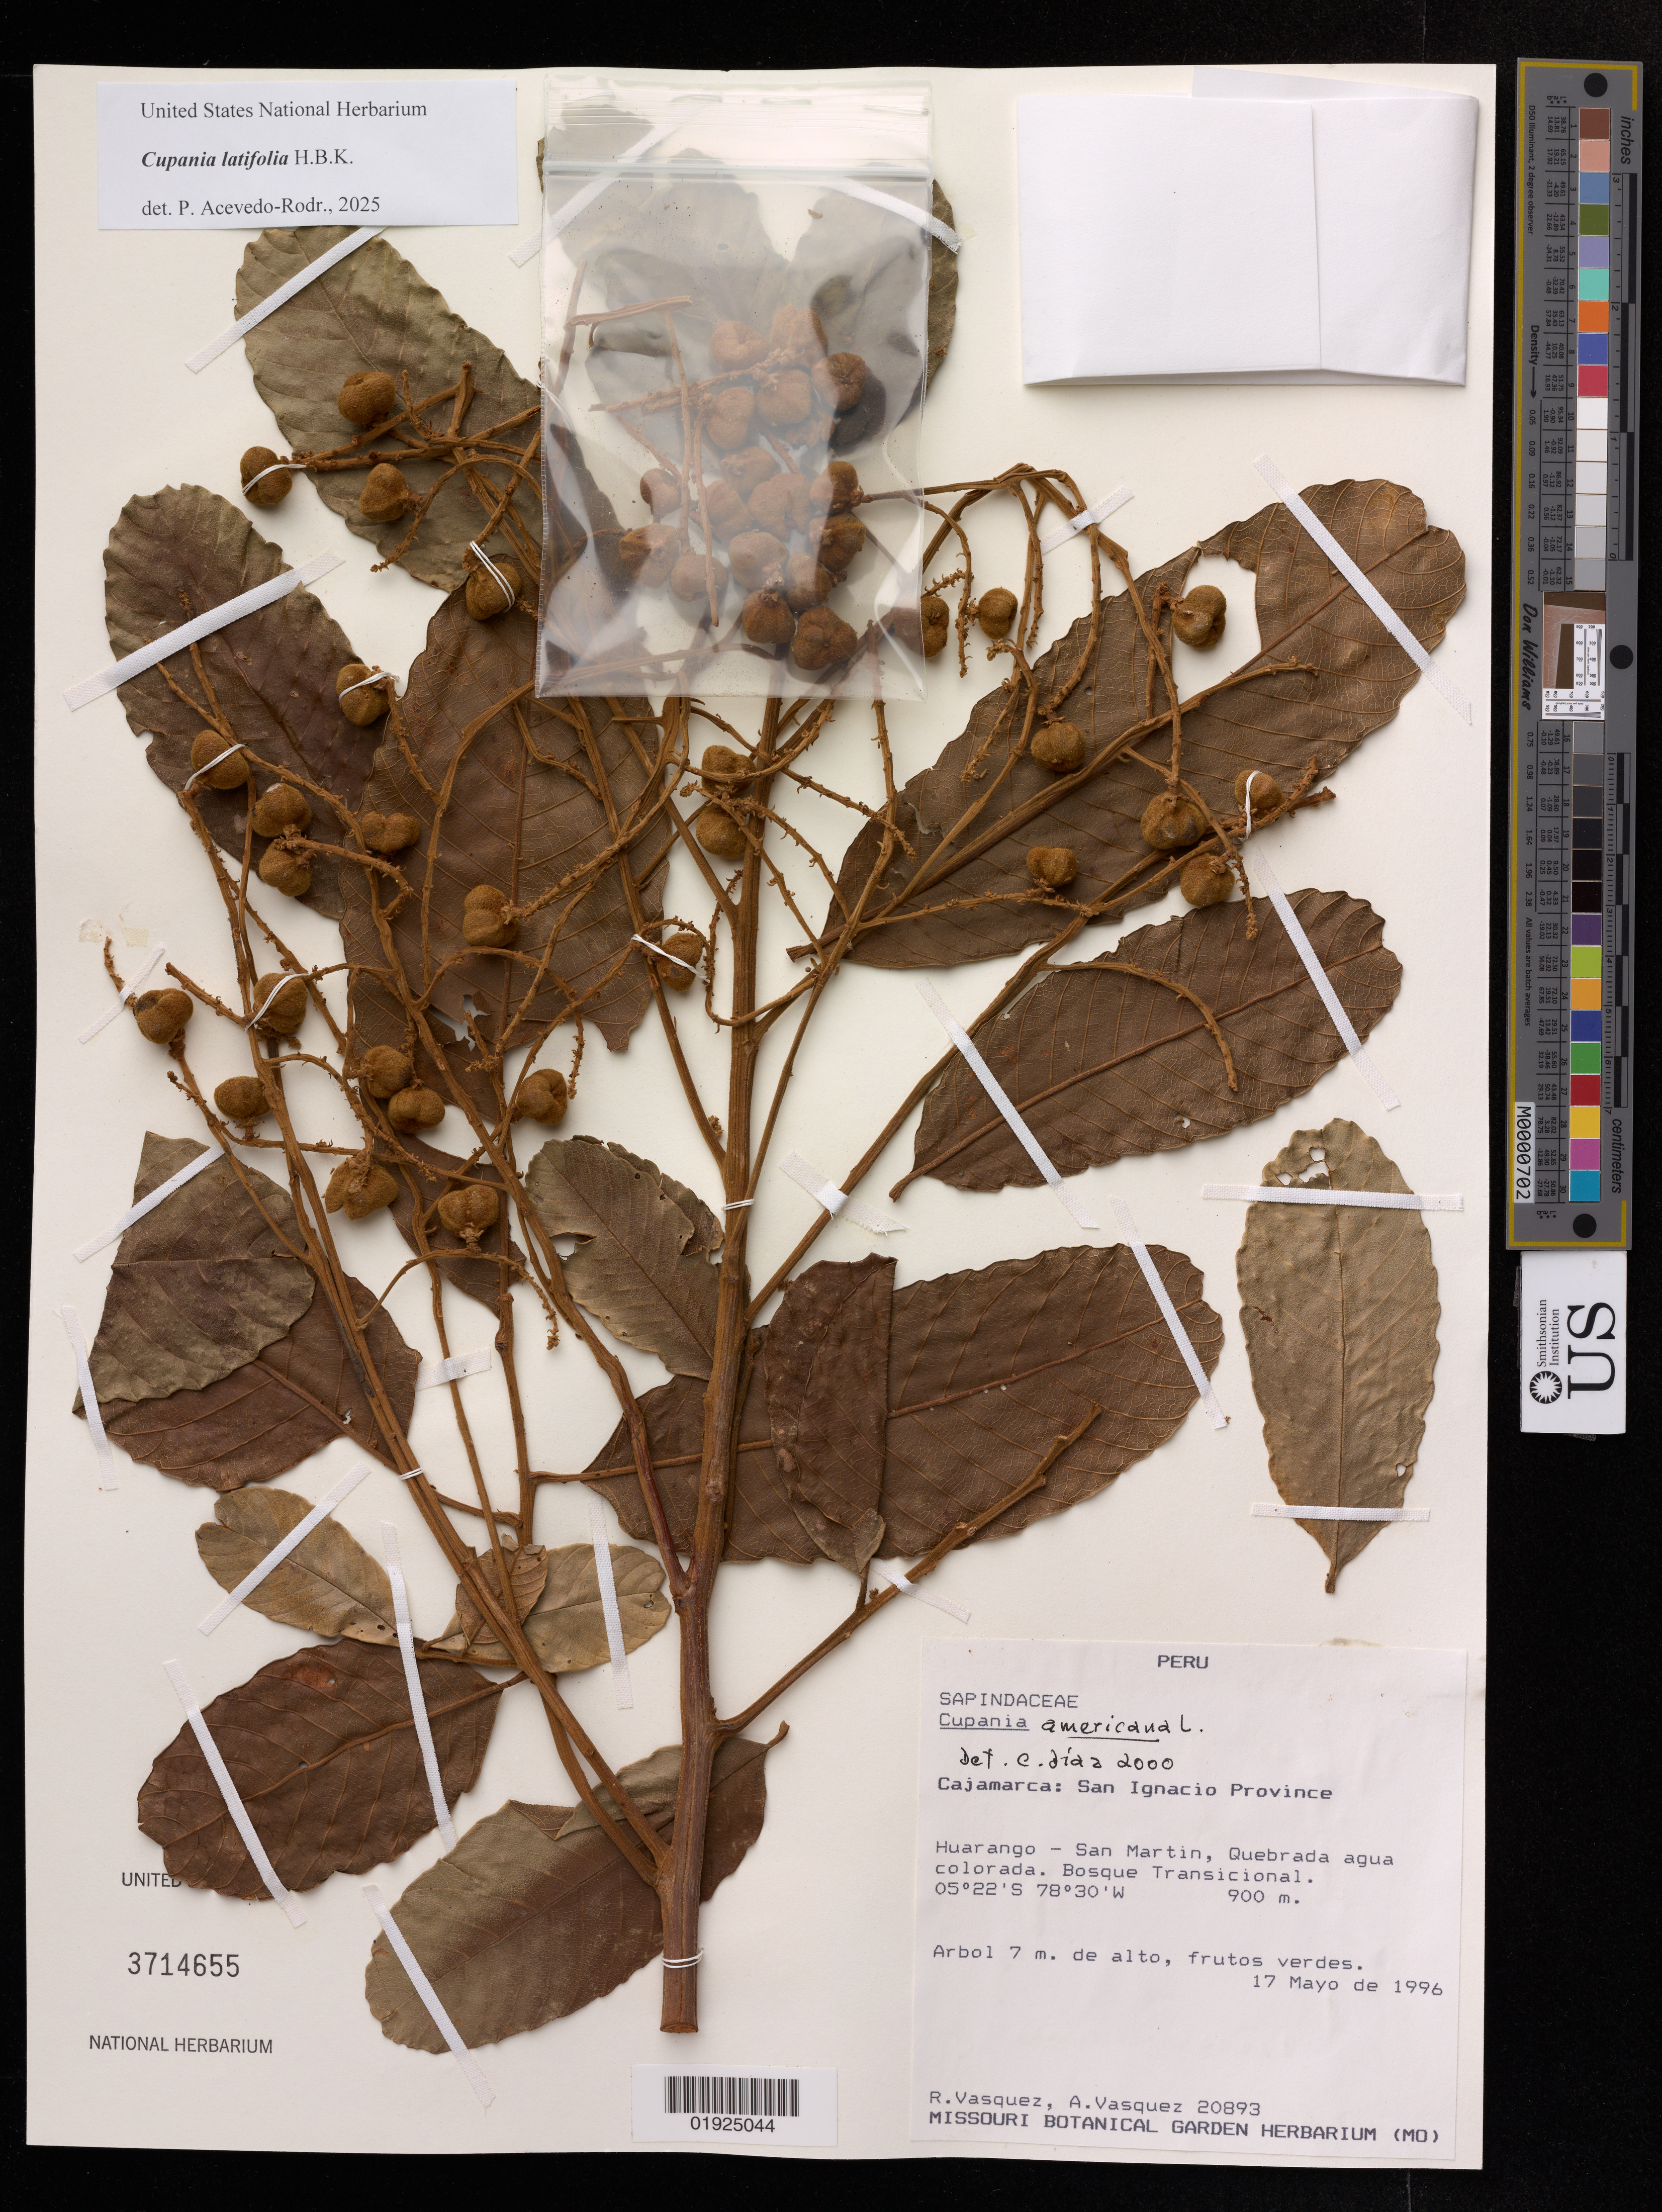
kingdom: Plantae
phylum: Tracheophyta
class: Magnoliopsida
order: Sapindales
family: Sapindaceae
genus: Cupania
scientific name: Cupania latifolia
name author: Kunth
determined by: Acevedo-Rodriguez, P., (US), Smithsonian Institution - National Museum of Natural History (UNITED STATES)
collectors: R. Vásquez M. & A. Vasquez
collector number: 20893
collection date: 1996-05-17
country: Peru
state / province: Cajamarca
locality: San Ignacio Province. Huarango - San Martin, Quebrada agua colorada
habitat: Bosque transicional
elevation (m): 900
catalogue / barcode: US 3714655